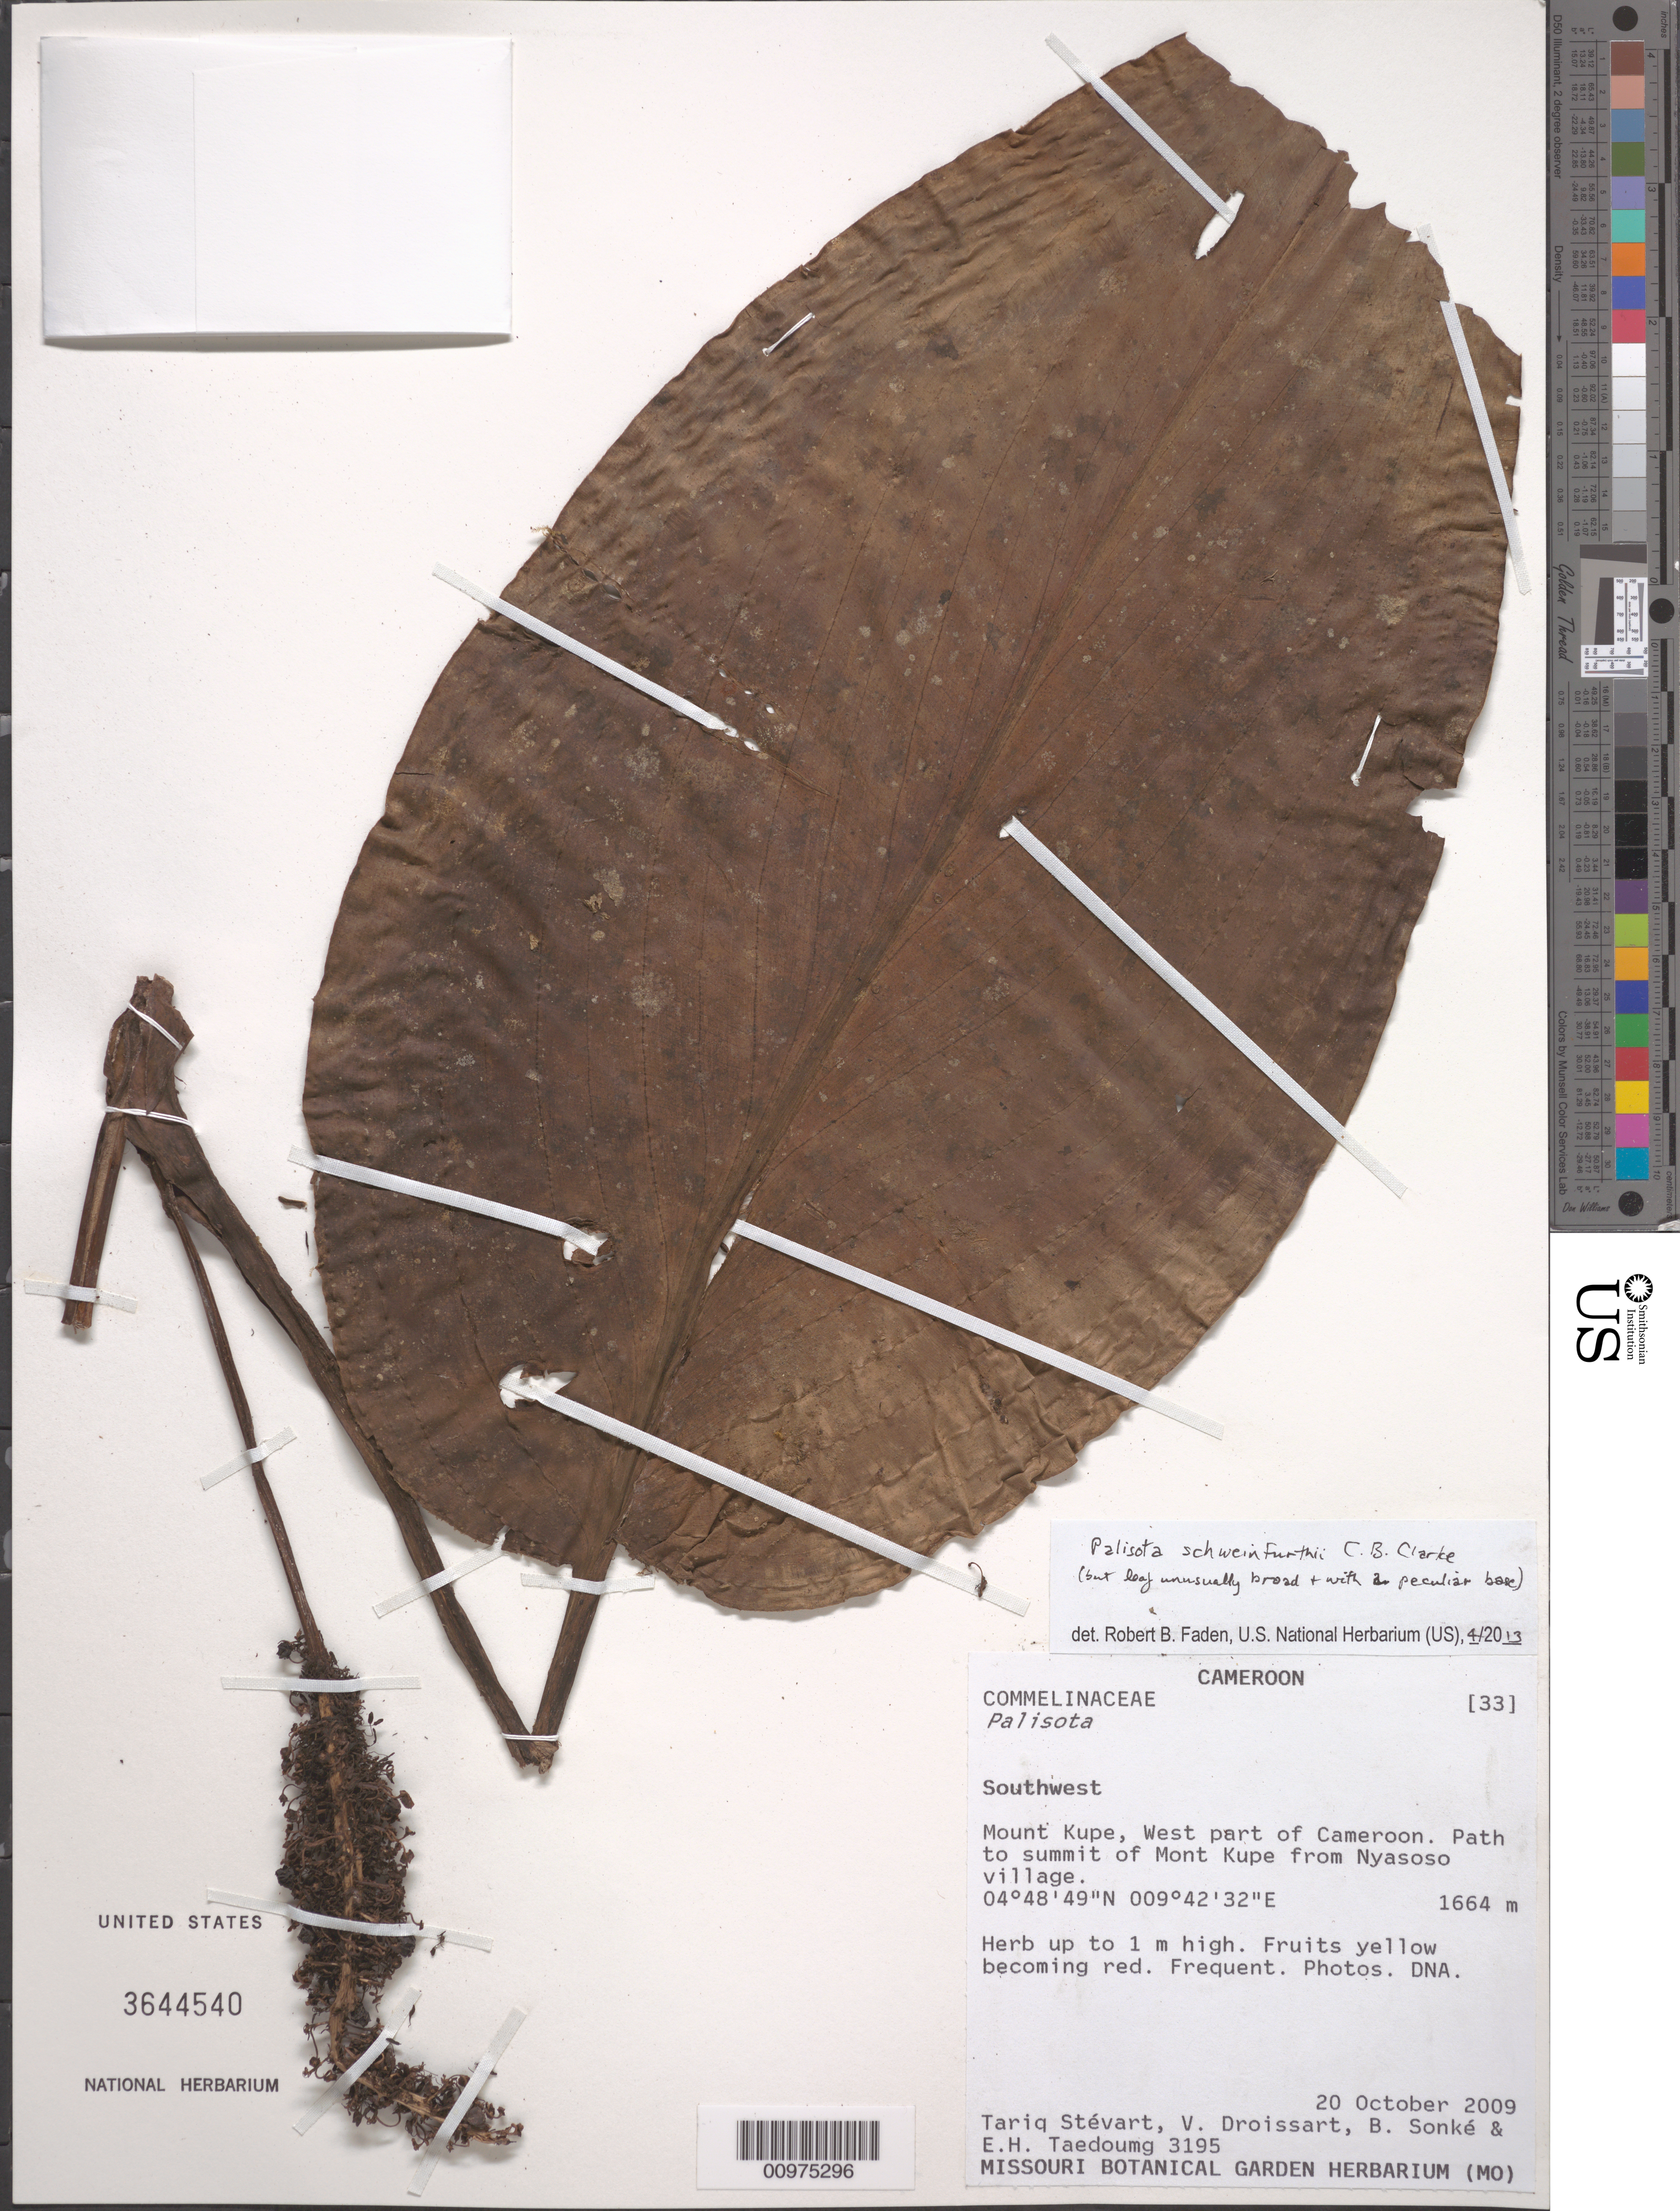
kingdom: Plantae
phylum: Tracheophyta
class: Liliopsida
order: Commelinales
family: Commelinaceae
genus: Palisota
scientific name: Palisota schweinfurthii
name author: C.B. Clarke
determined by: Faden, Robert B., (US), Smithsonian Institution - National Museum of Natural History (UNITED STATES)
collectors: T. Stévart et al.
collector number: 3195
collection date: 2009-10-20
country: Cameroon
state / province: Sud-Ouest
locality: Mount Kupe, West part of Cameroon. Path to summit of Mont Kupe from Nyasoso village.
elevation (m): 1664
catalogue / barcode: US 3644540